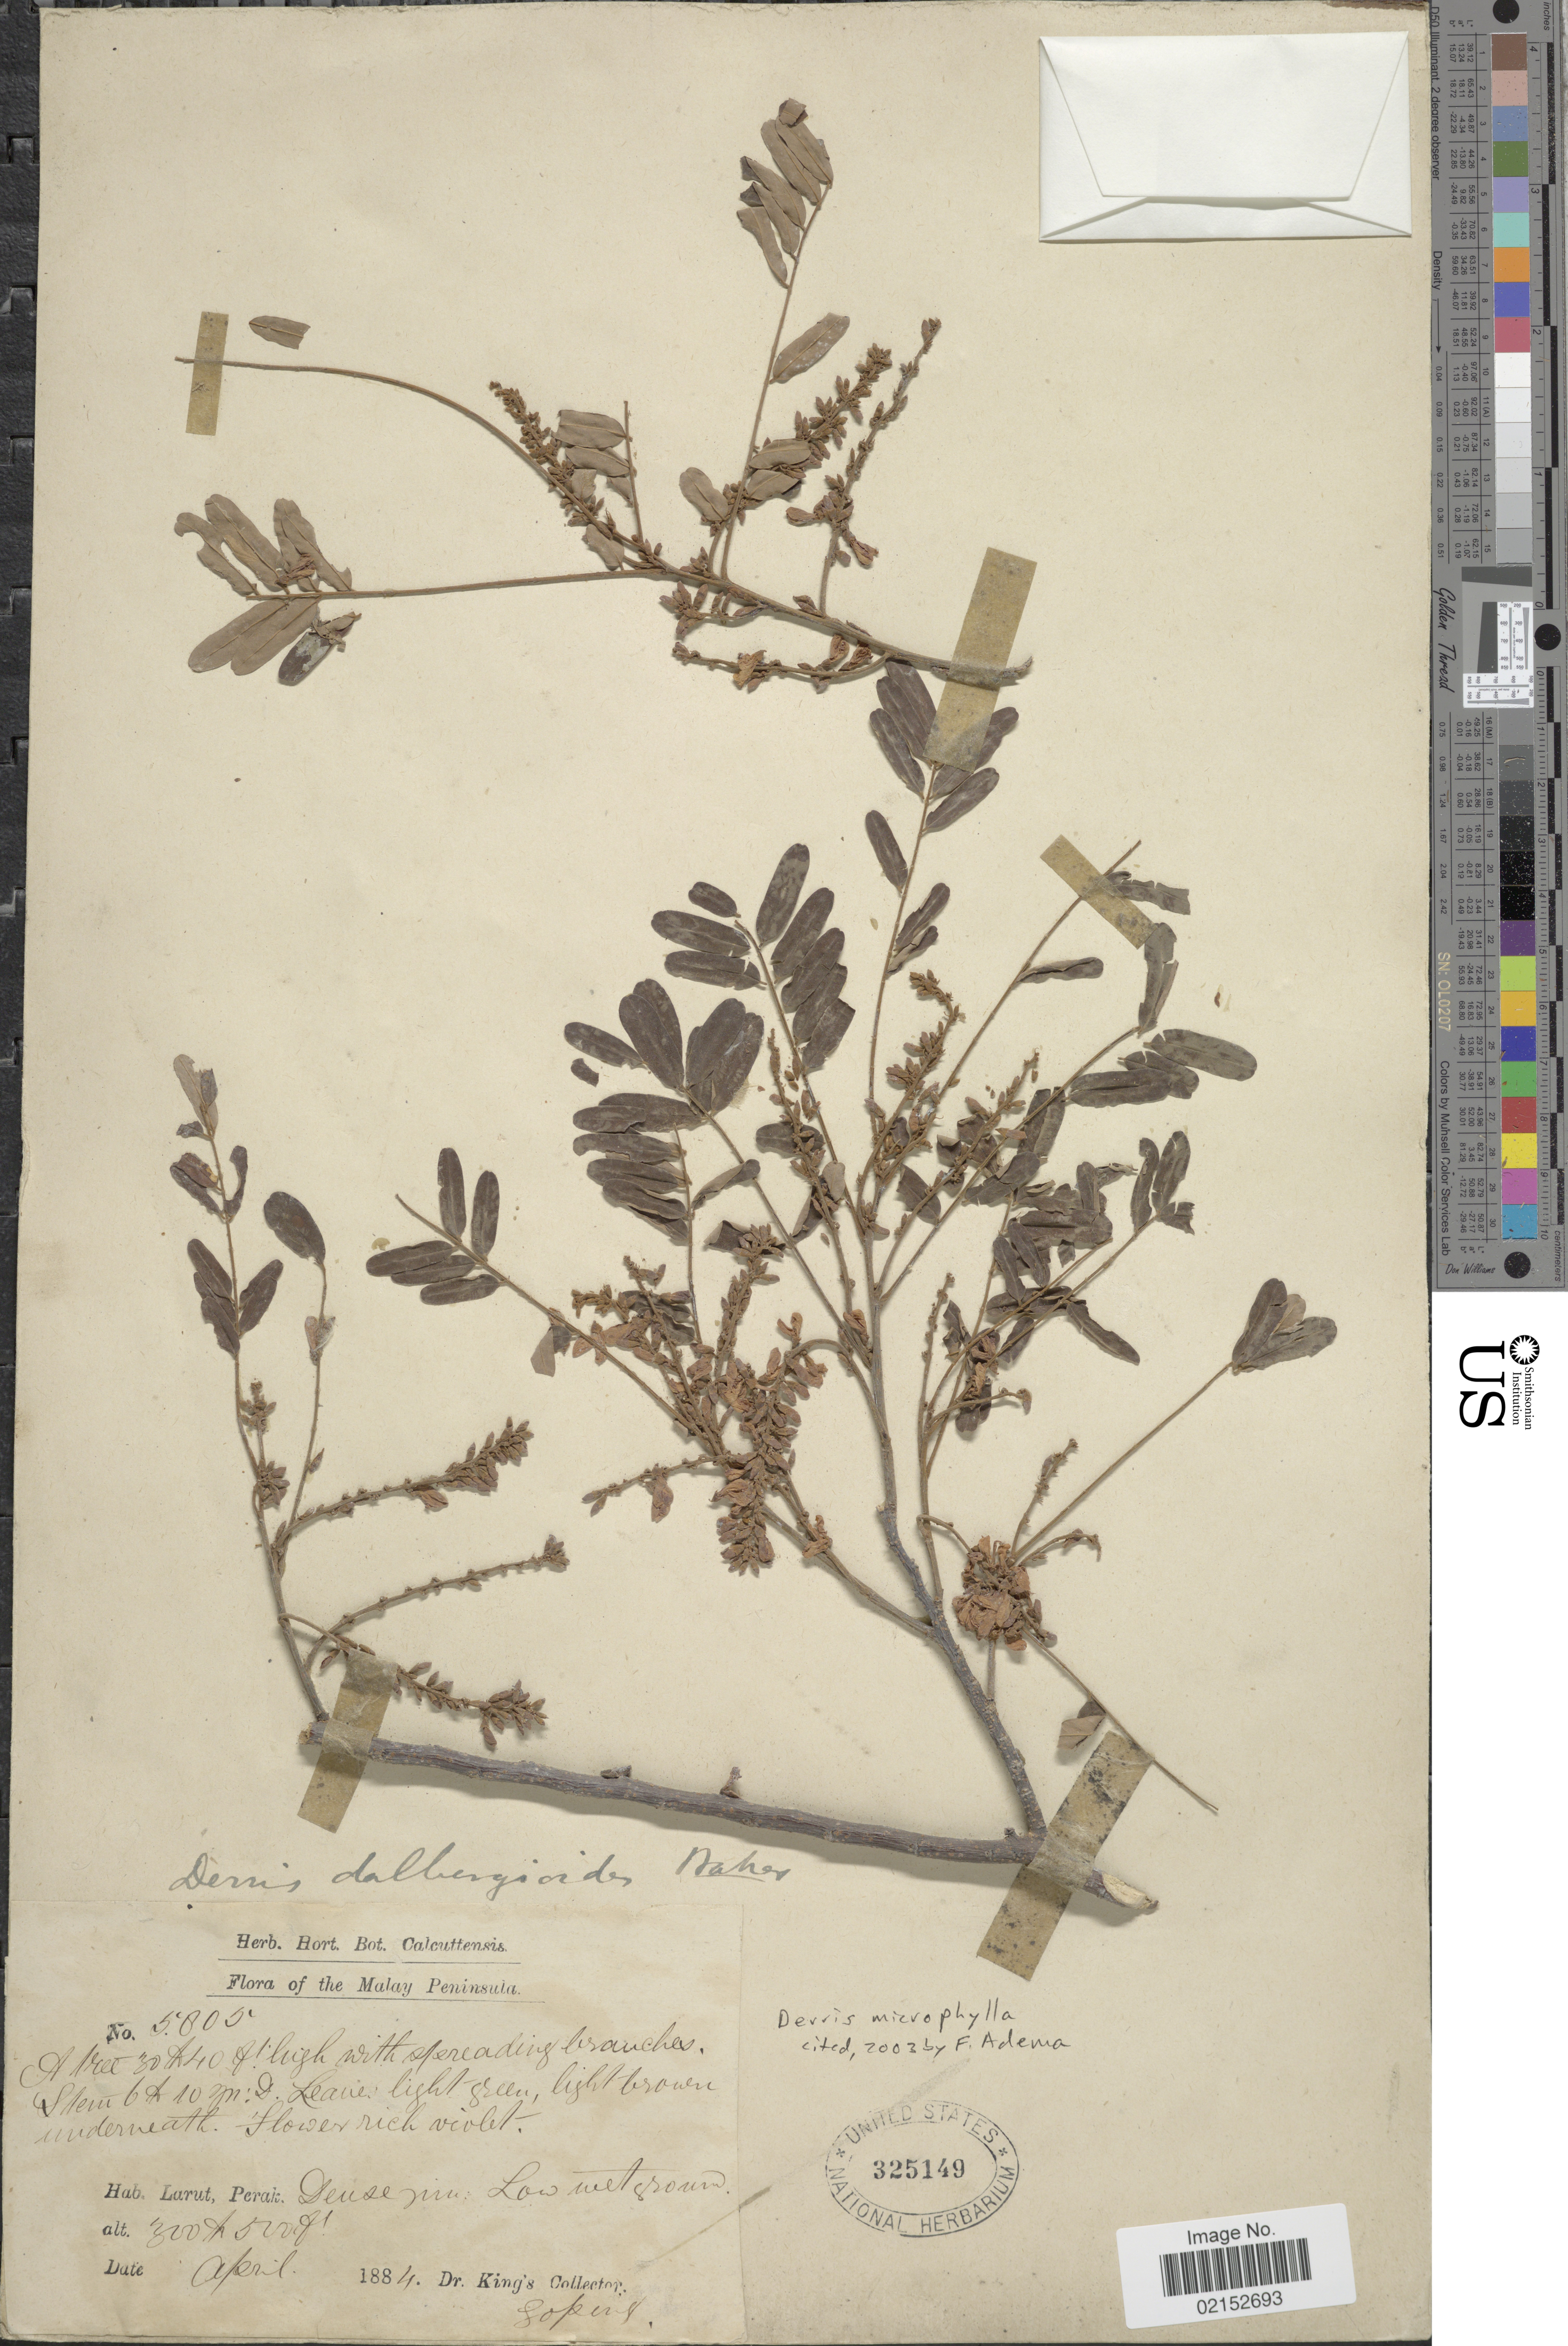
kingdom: Plantae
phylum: Tracheophyta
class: Magnoliopsida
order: Fabales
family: Fabaceae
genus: Brachypterum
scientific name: Brachypterum microphyllum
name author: Miq.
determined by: Strong, Mark T., (BOT), Smithsonian Institution - National Museum of Natural History (UNITED STATES)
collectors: Dr. King's collector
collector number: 5805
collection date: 1884-04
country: Malaysia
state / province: Perak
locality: Malay Peninsula, Larut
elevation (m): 91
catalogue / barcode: US 325149